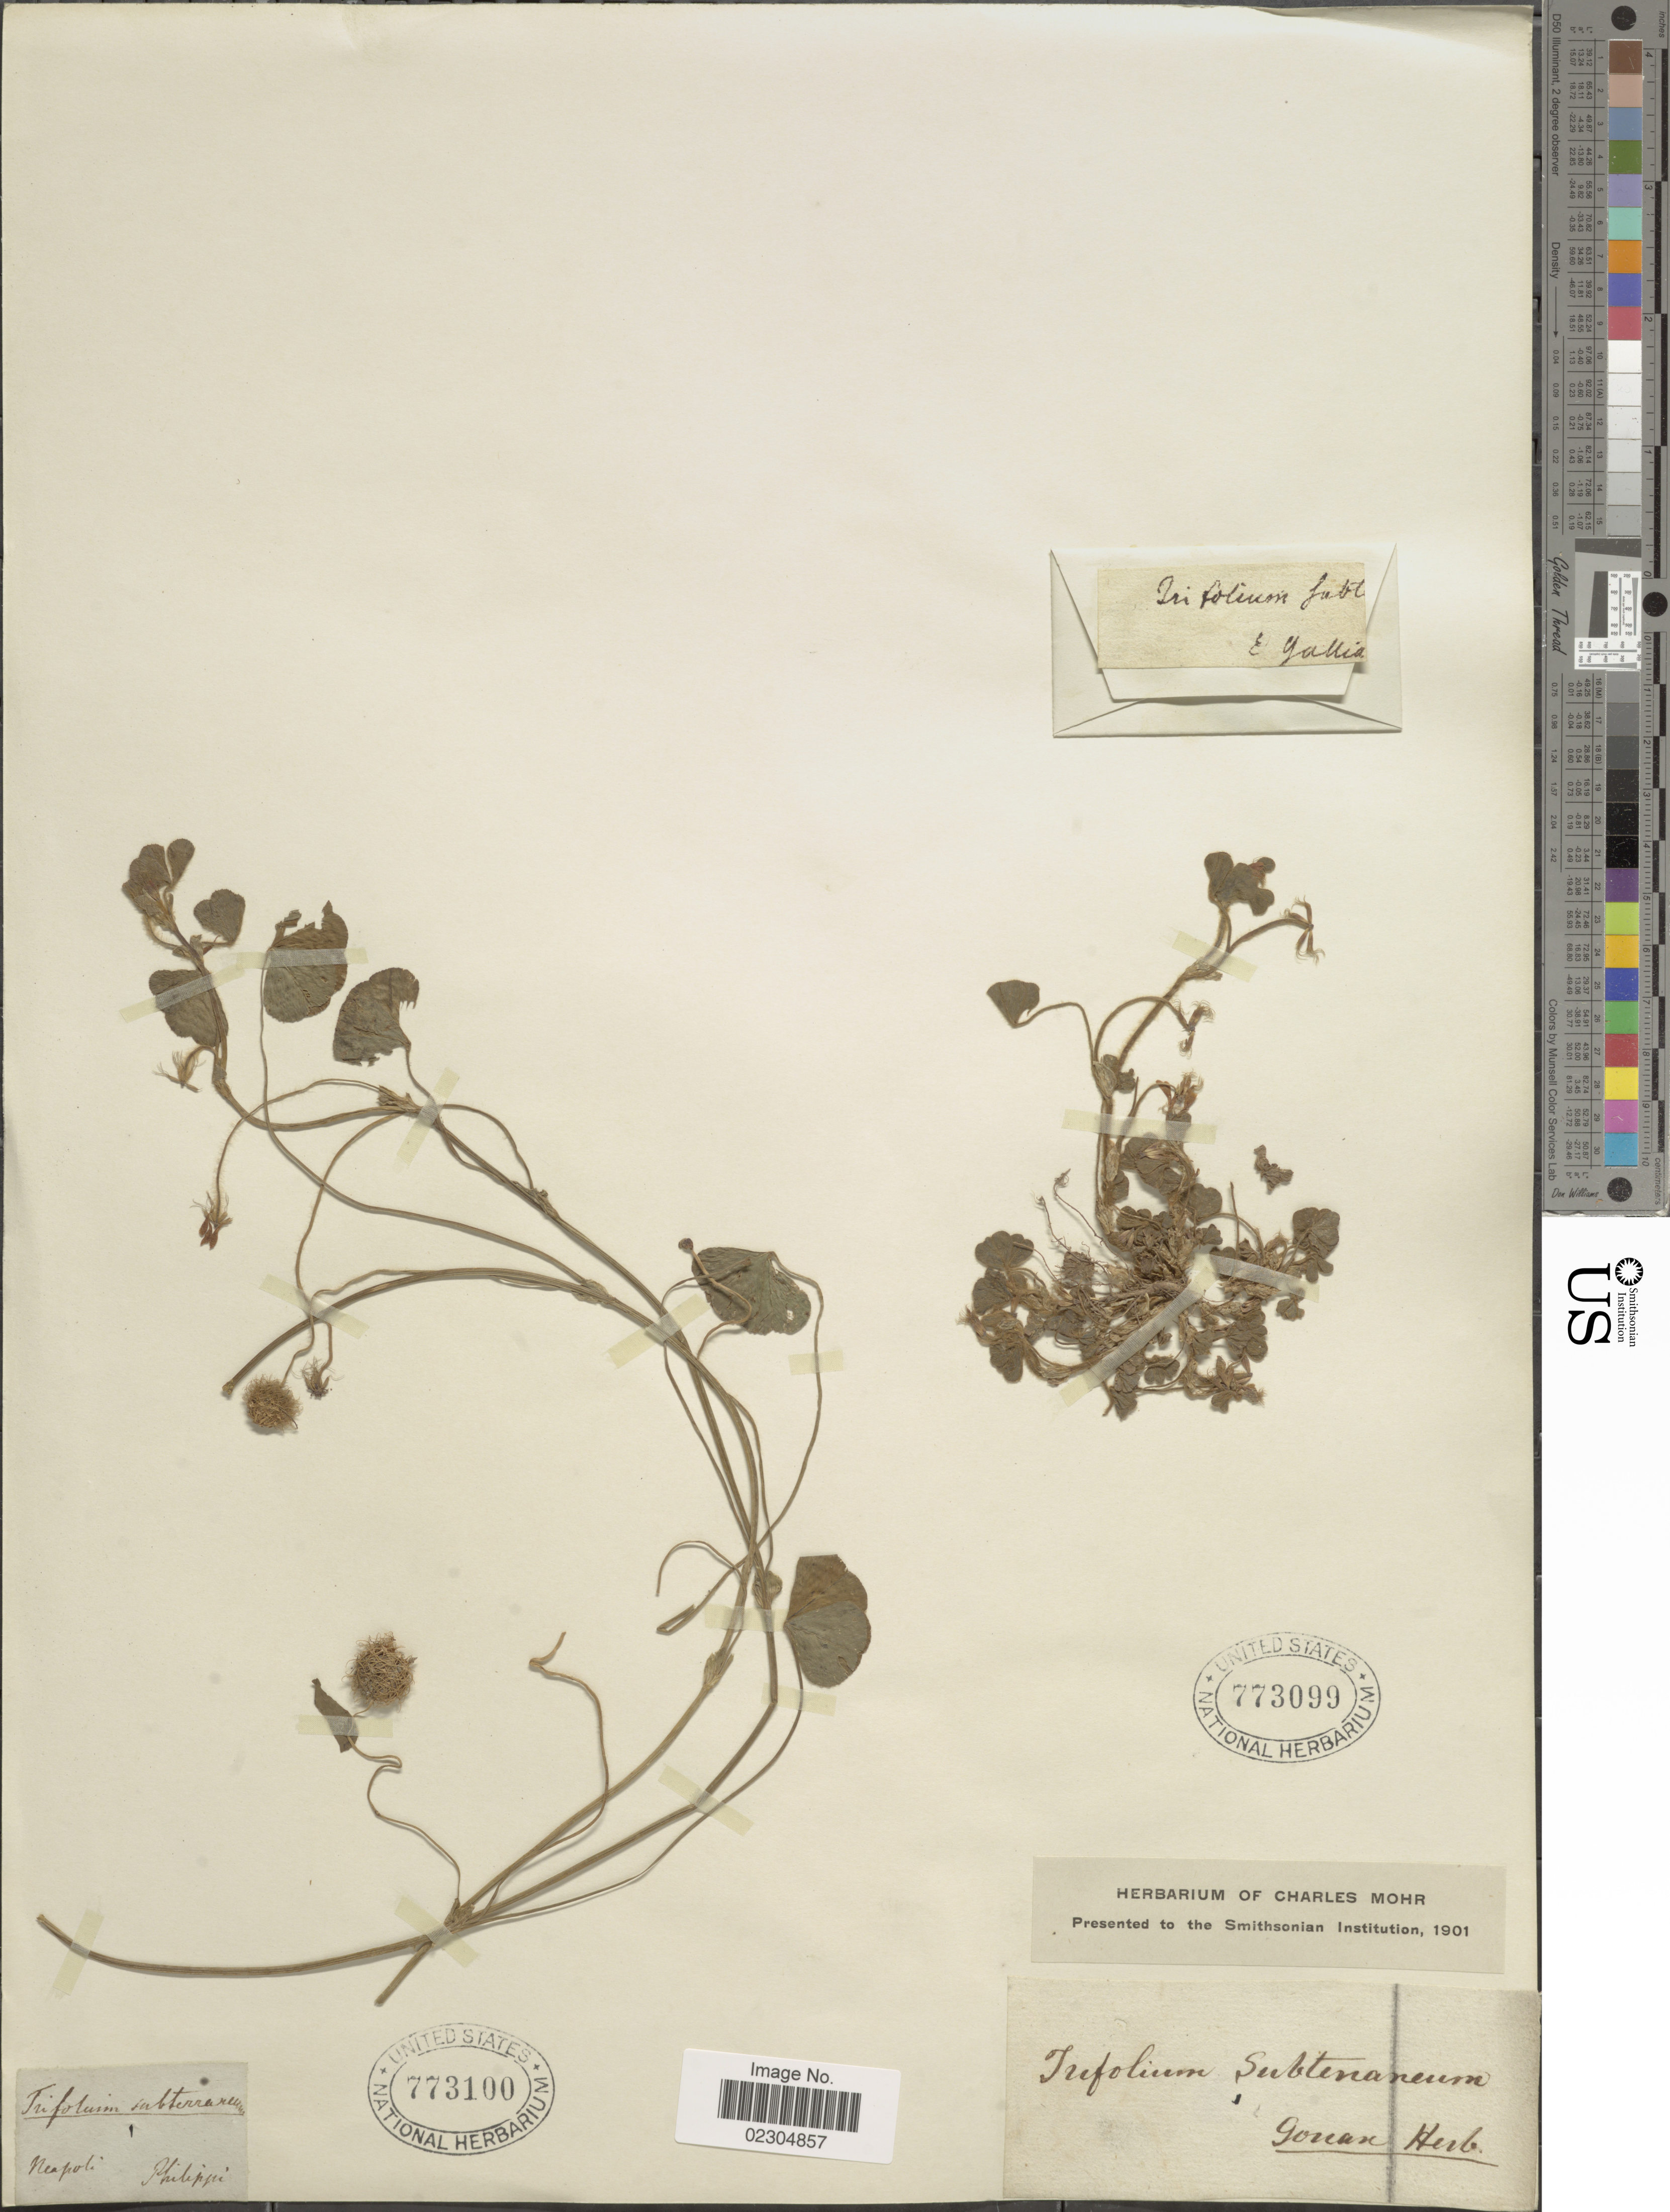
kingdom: Plantae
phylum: Tracheophyta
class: Magnoliopsida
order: Fabales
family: Fabaceae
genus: Trifolium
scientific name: Trifolium subterraneum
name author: L.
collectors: -. Philippi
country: Italy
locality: Neapoli [interpreted]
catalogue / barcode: US 773100